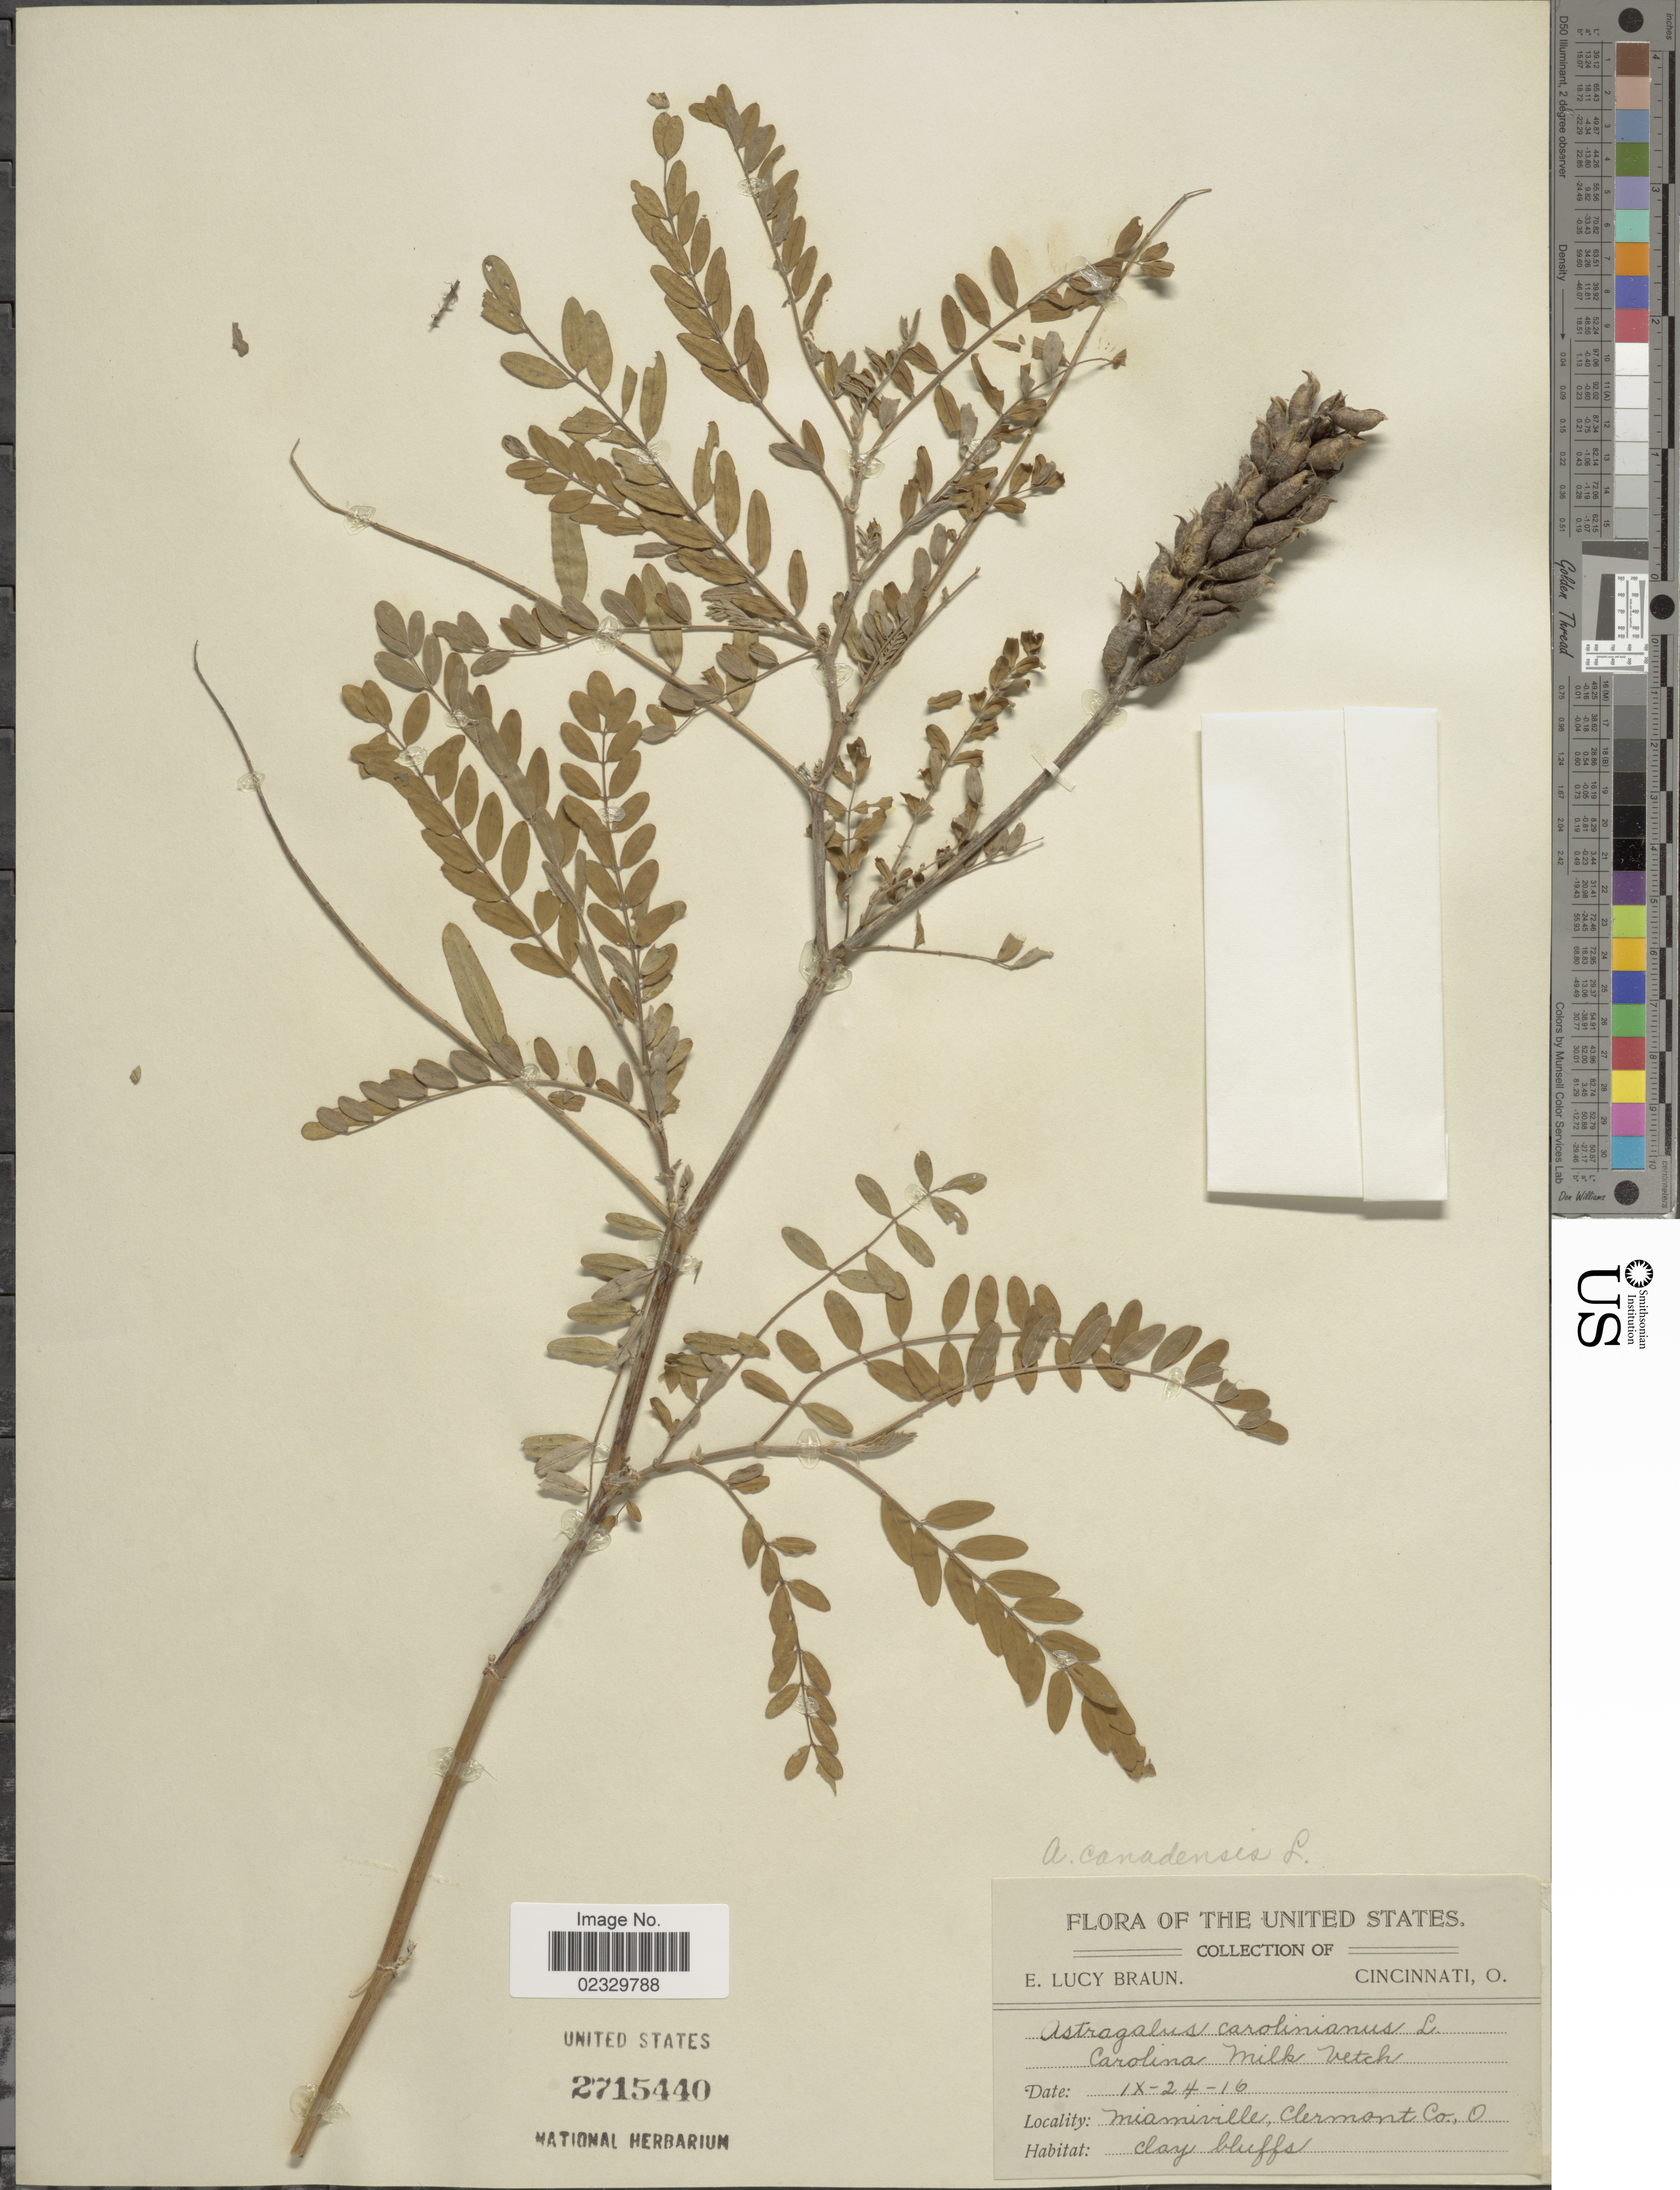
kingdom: Plantae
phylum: Tracheophyta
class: Magnoliopsida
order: Fabales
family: Fabaceae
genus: Astragalus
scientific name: Astragalus canadensis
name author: L.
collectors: E. L. Braun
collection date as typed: Transcribed d/m/y: 24/9/16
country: United States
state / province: Ohio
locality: Miamiville, Clermont Co.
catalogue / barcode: US 2715440